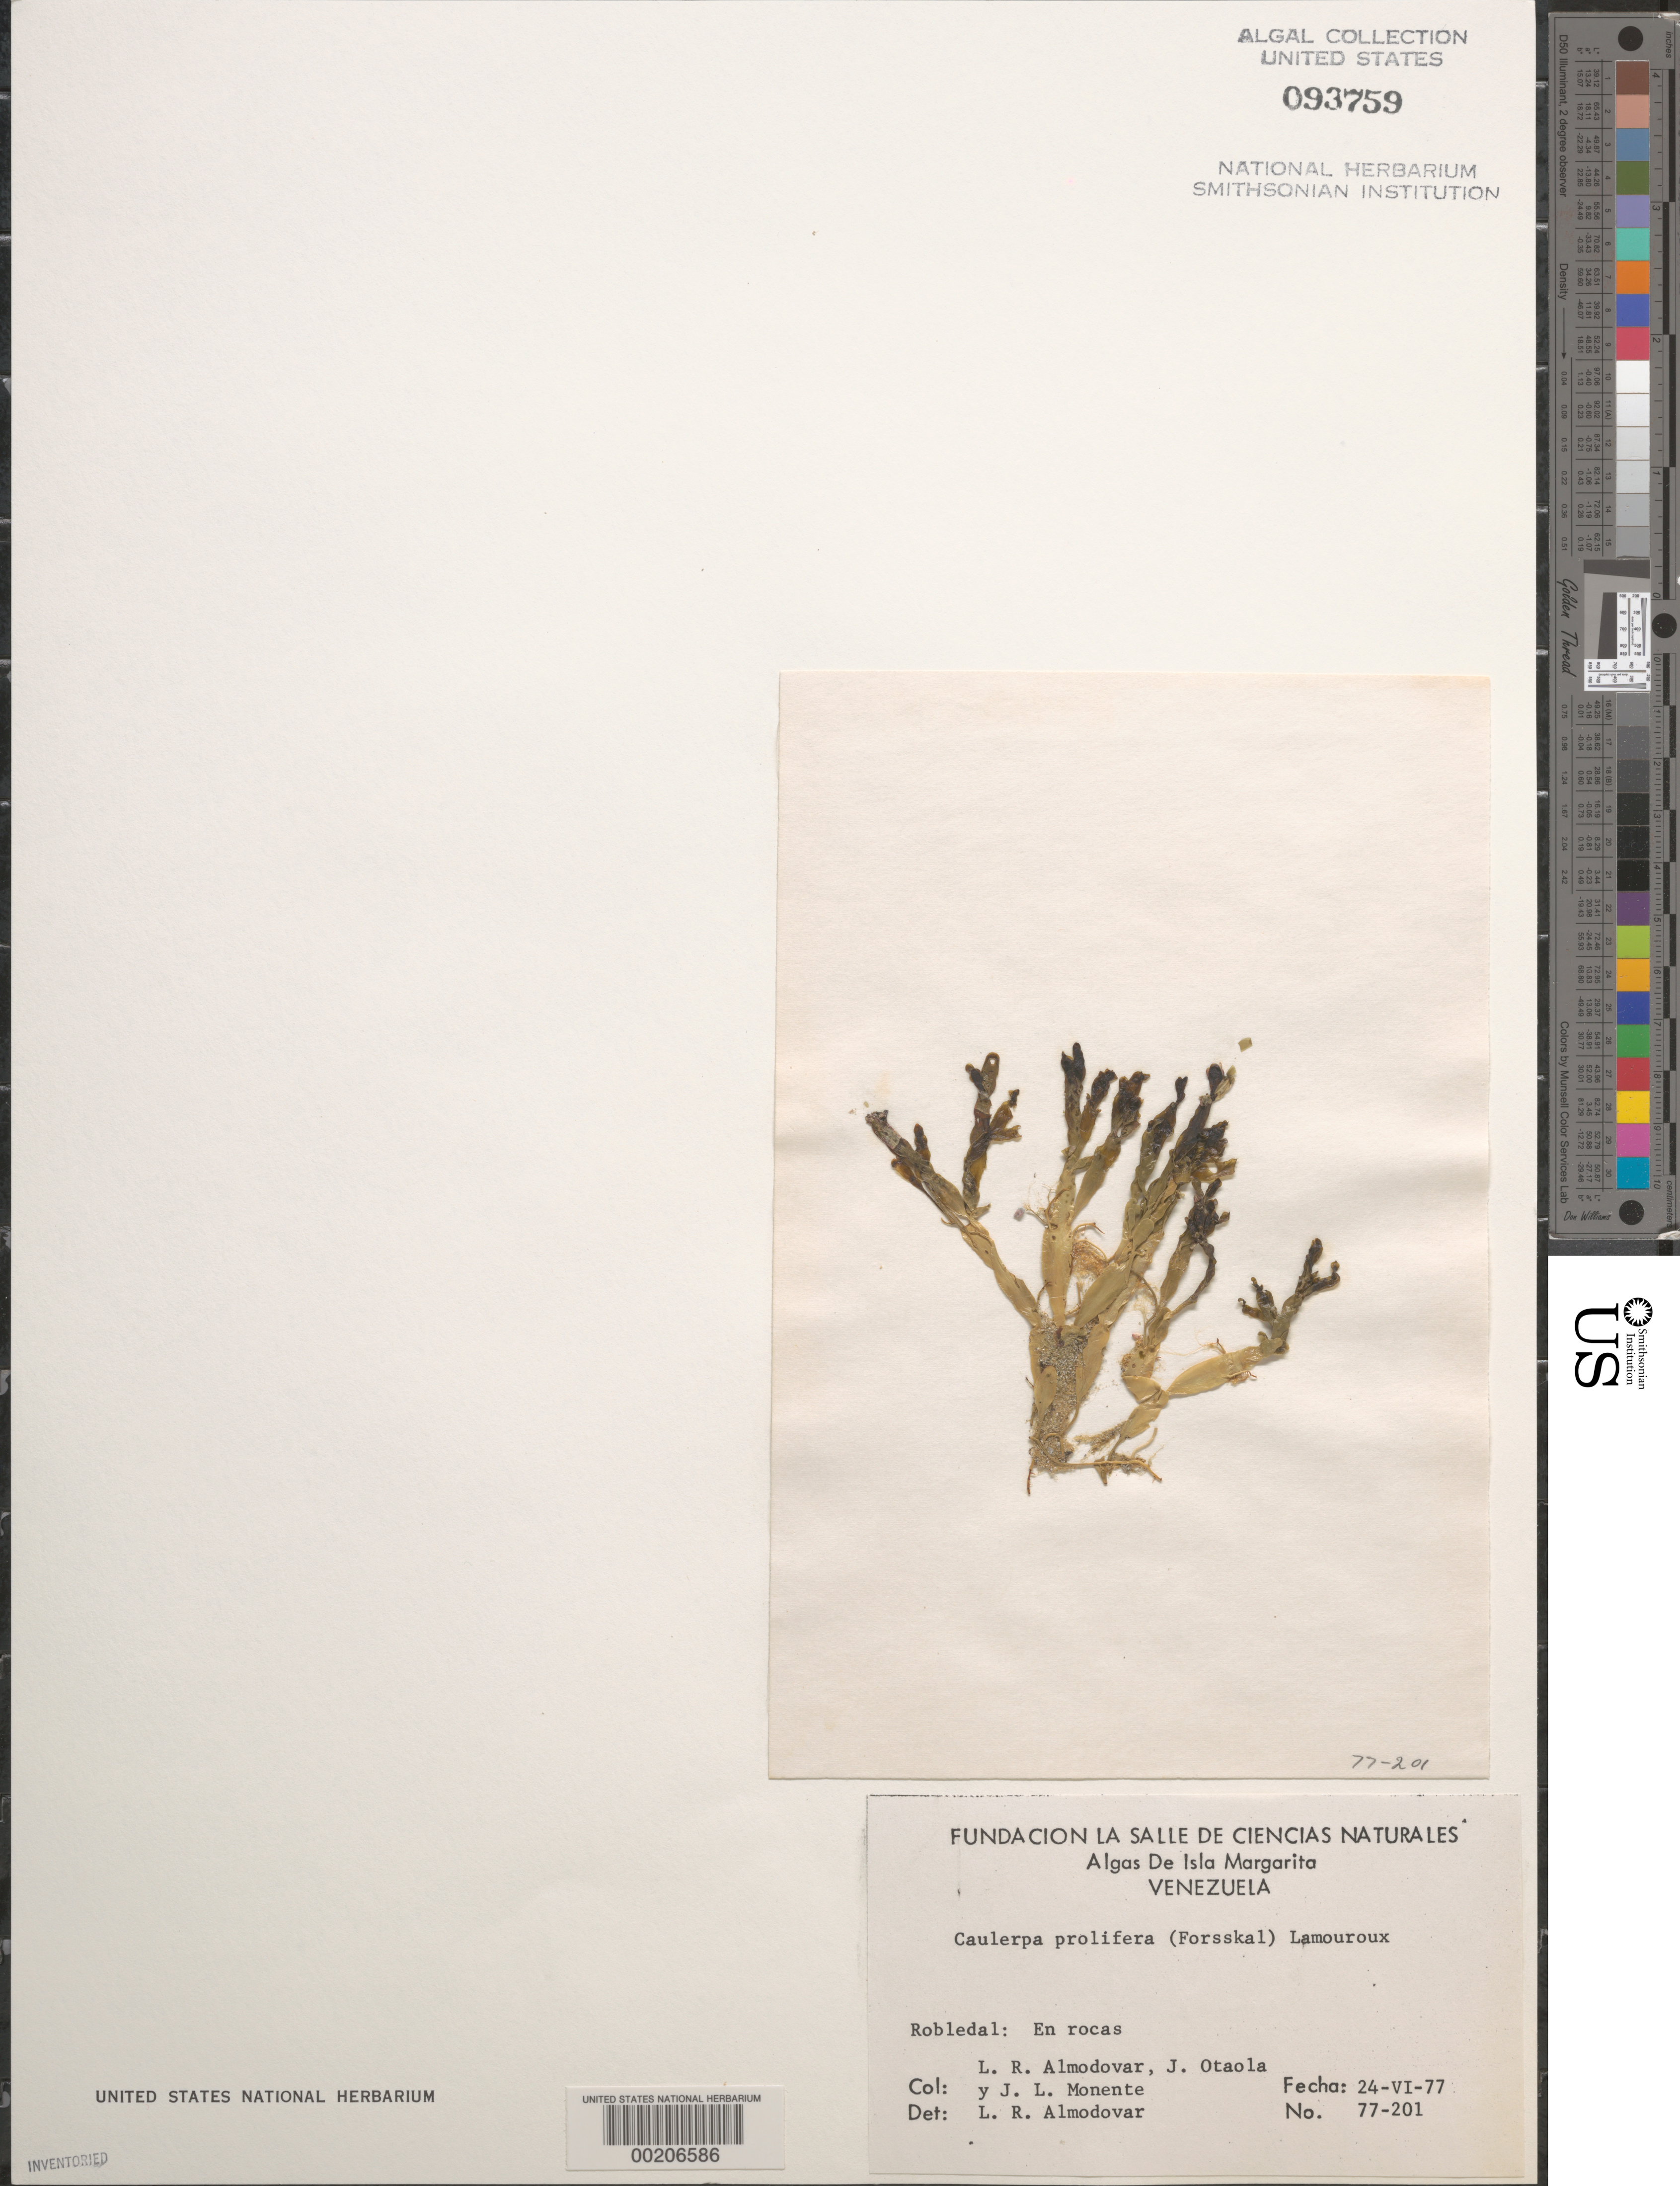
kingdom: Plantae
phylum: Chlorophyta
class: Ulvophyceae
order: Bryopsidales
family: Caulerpaceae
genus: Caulerpa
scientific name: Caulerpa prolifera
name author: (Forssk.) J.V.Lamouroux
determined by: Almodovar, L. R.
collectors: L. Almodovar, J. Otaola & J. Monente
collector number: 77-201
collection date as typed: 24 Jun 1977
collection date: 1977-06-24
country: Venezuela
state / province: Nueva Esparta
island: Margarita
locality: Robledar (robledal), isla de margarita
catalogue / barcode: US 93759